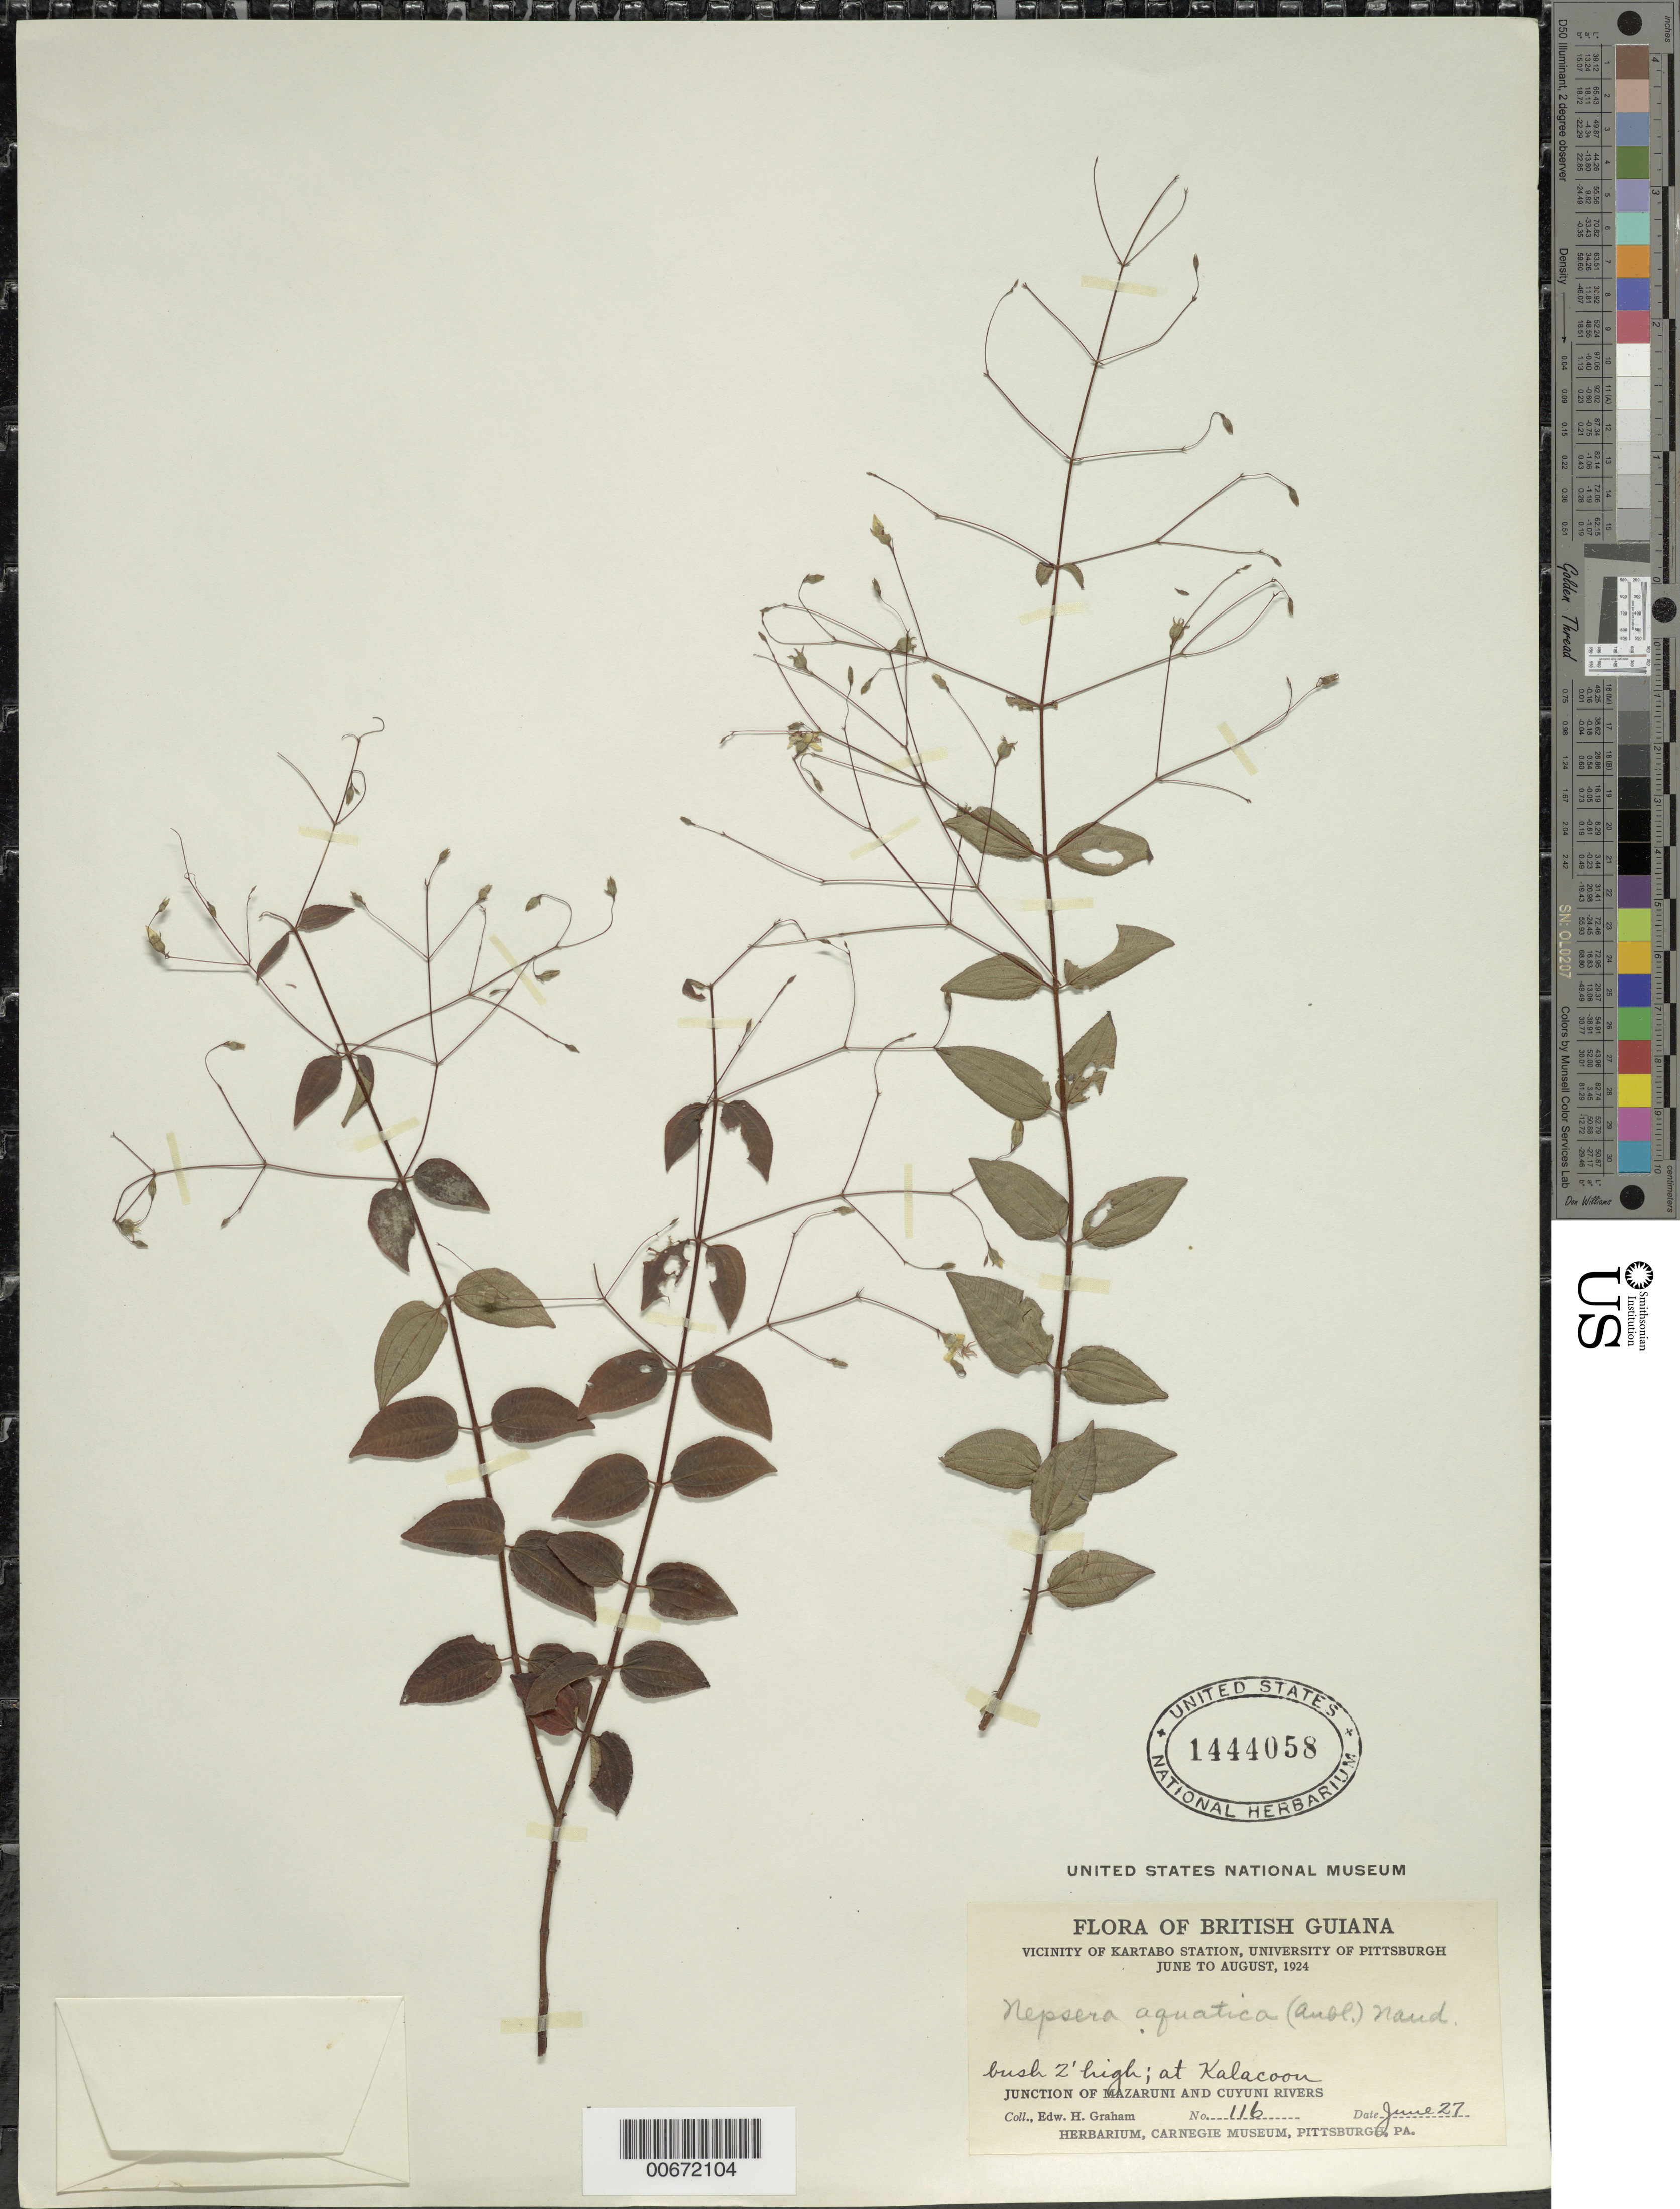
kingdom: Plantae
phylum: Tracheophyta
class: Magnoliopsida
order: Myrtales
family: Melastomataceae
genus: Nepsera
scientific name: Nepsera aquatica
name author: (Aubl.) Naudin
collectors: E. H. Graham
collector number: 116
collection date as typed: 27-Jun-24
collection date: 1924-06-27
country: Guyana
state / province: Cuyuni-Mazaruni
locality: Kalakun, junct. of Mazaruni and Cuyuni rivers, vic. of Kartabo Station (Kalacoon on label)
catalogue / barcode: US 1444058